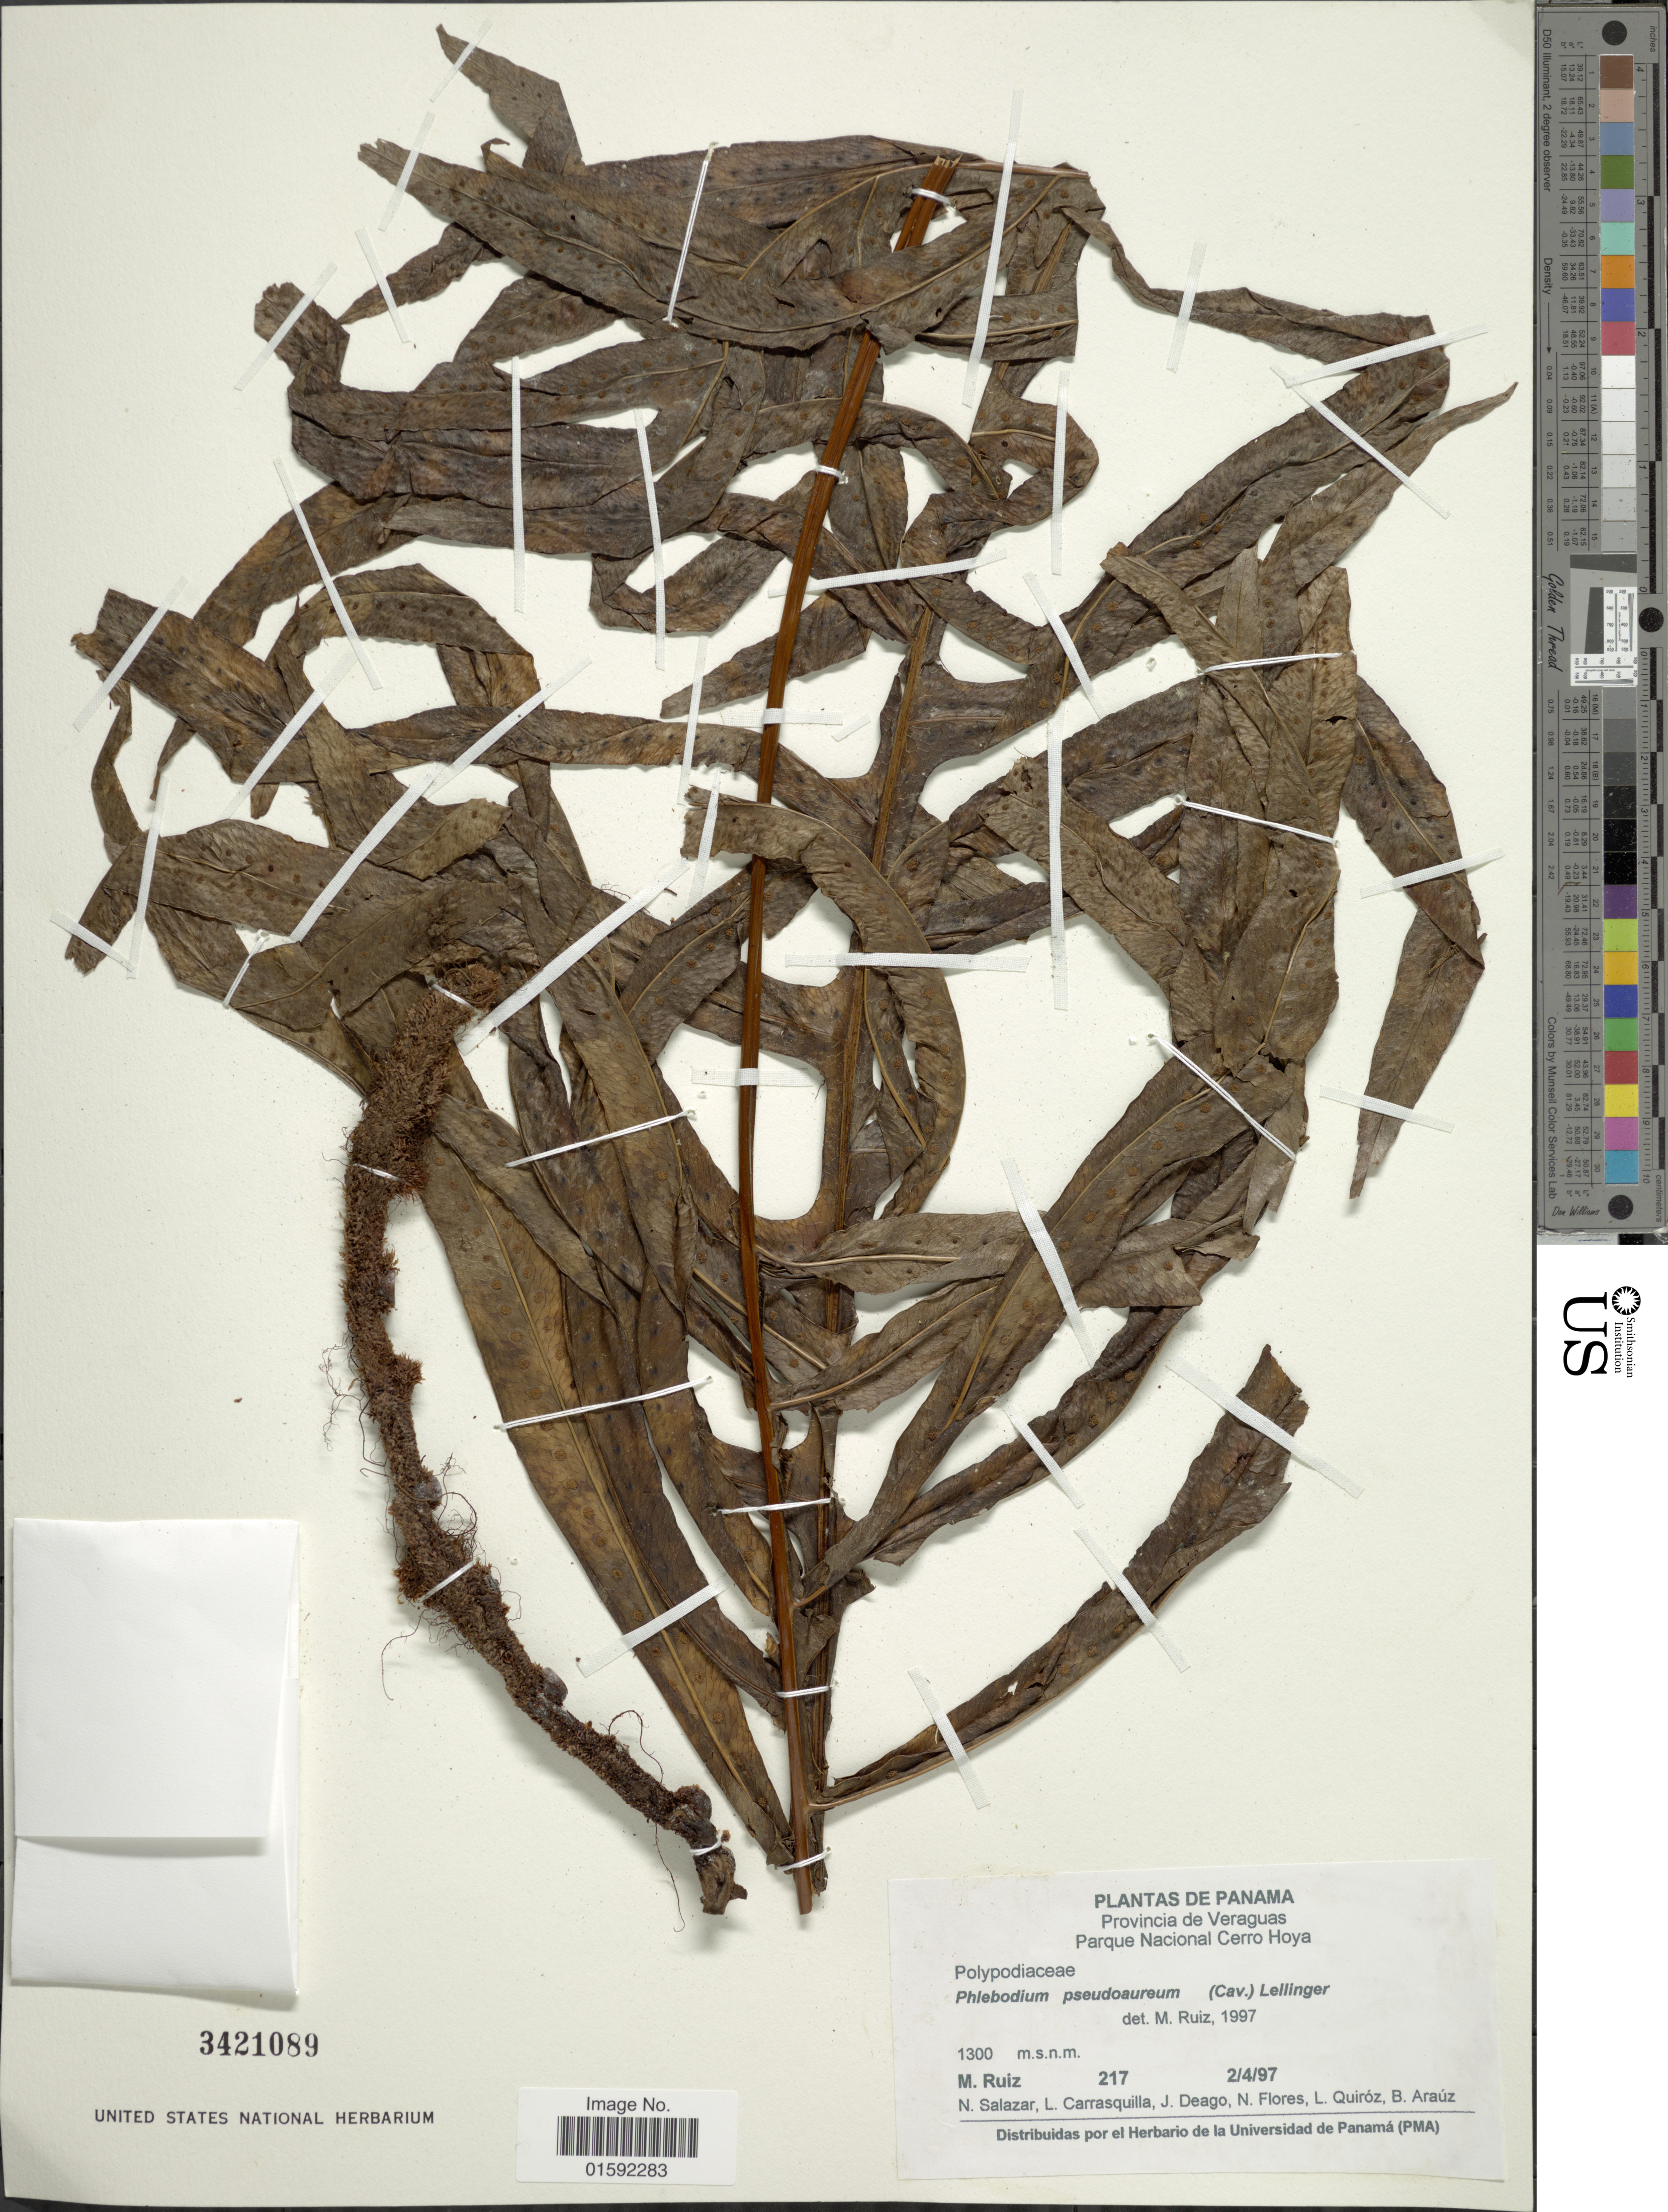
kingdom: Plantae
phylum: Tracheophyta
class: Polypodiopsida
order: Polypodiales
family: Polypodiaceae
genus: Phlebodium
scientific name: Phlebodium pseudoaureum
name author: (Cav.) Lellinger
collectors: M. Ruiz, N. Salazar, J. Deago, N. Flores & et al.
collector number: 217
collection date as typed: Transcribed d/m/y: 2/4/97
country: Panama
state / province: Veraguas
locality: Panama, Provincia de veraguas, Parque Nacional Cerro Hoya.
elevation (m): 1300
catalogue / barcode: US 3421089